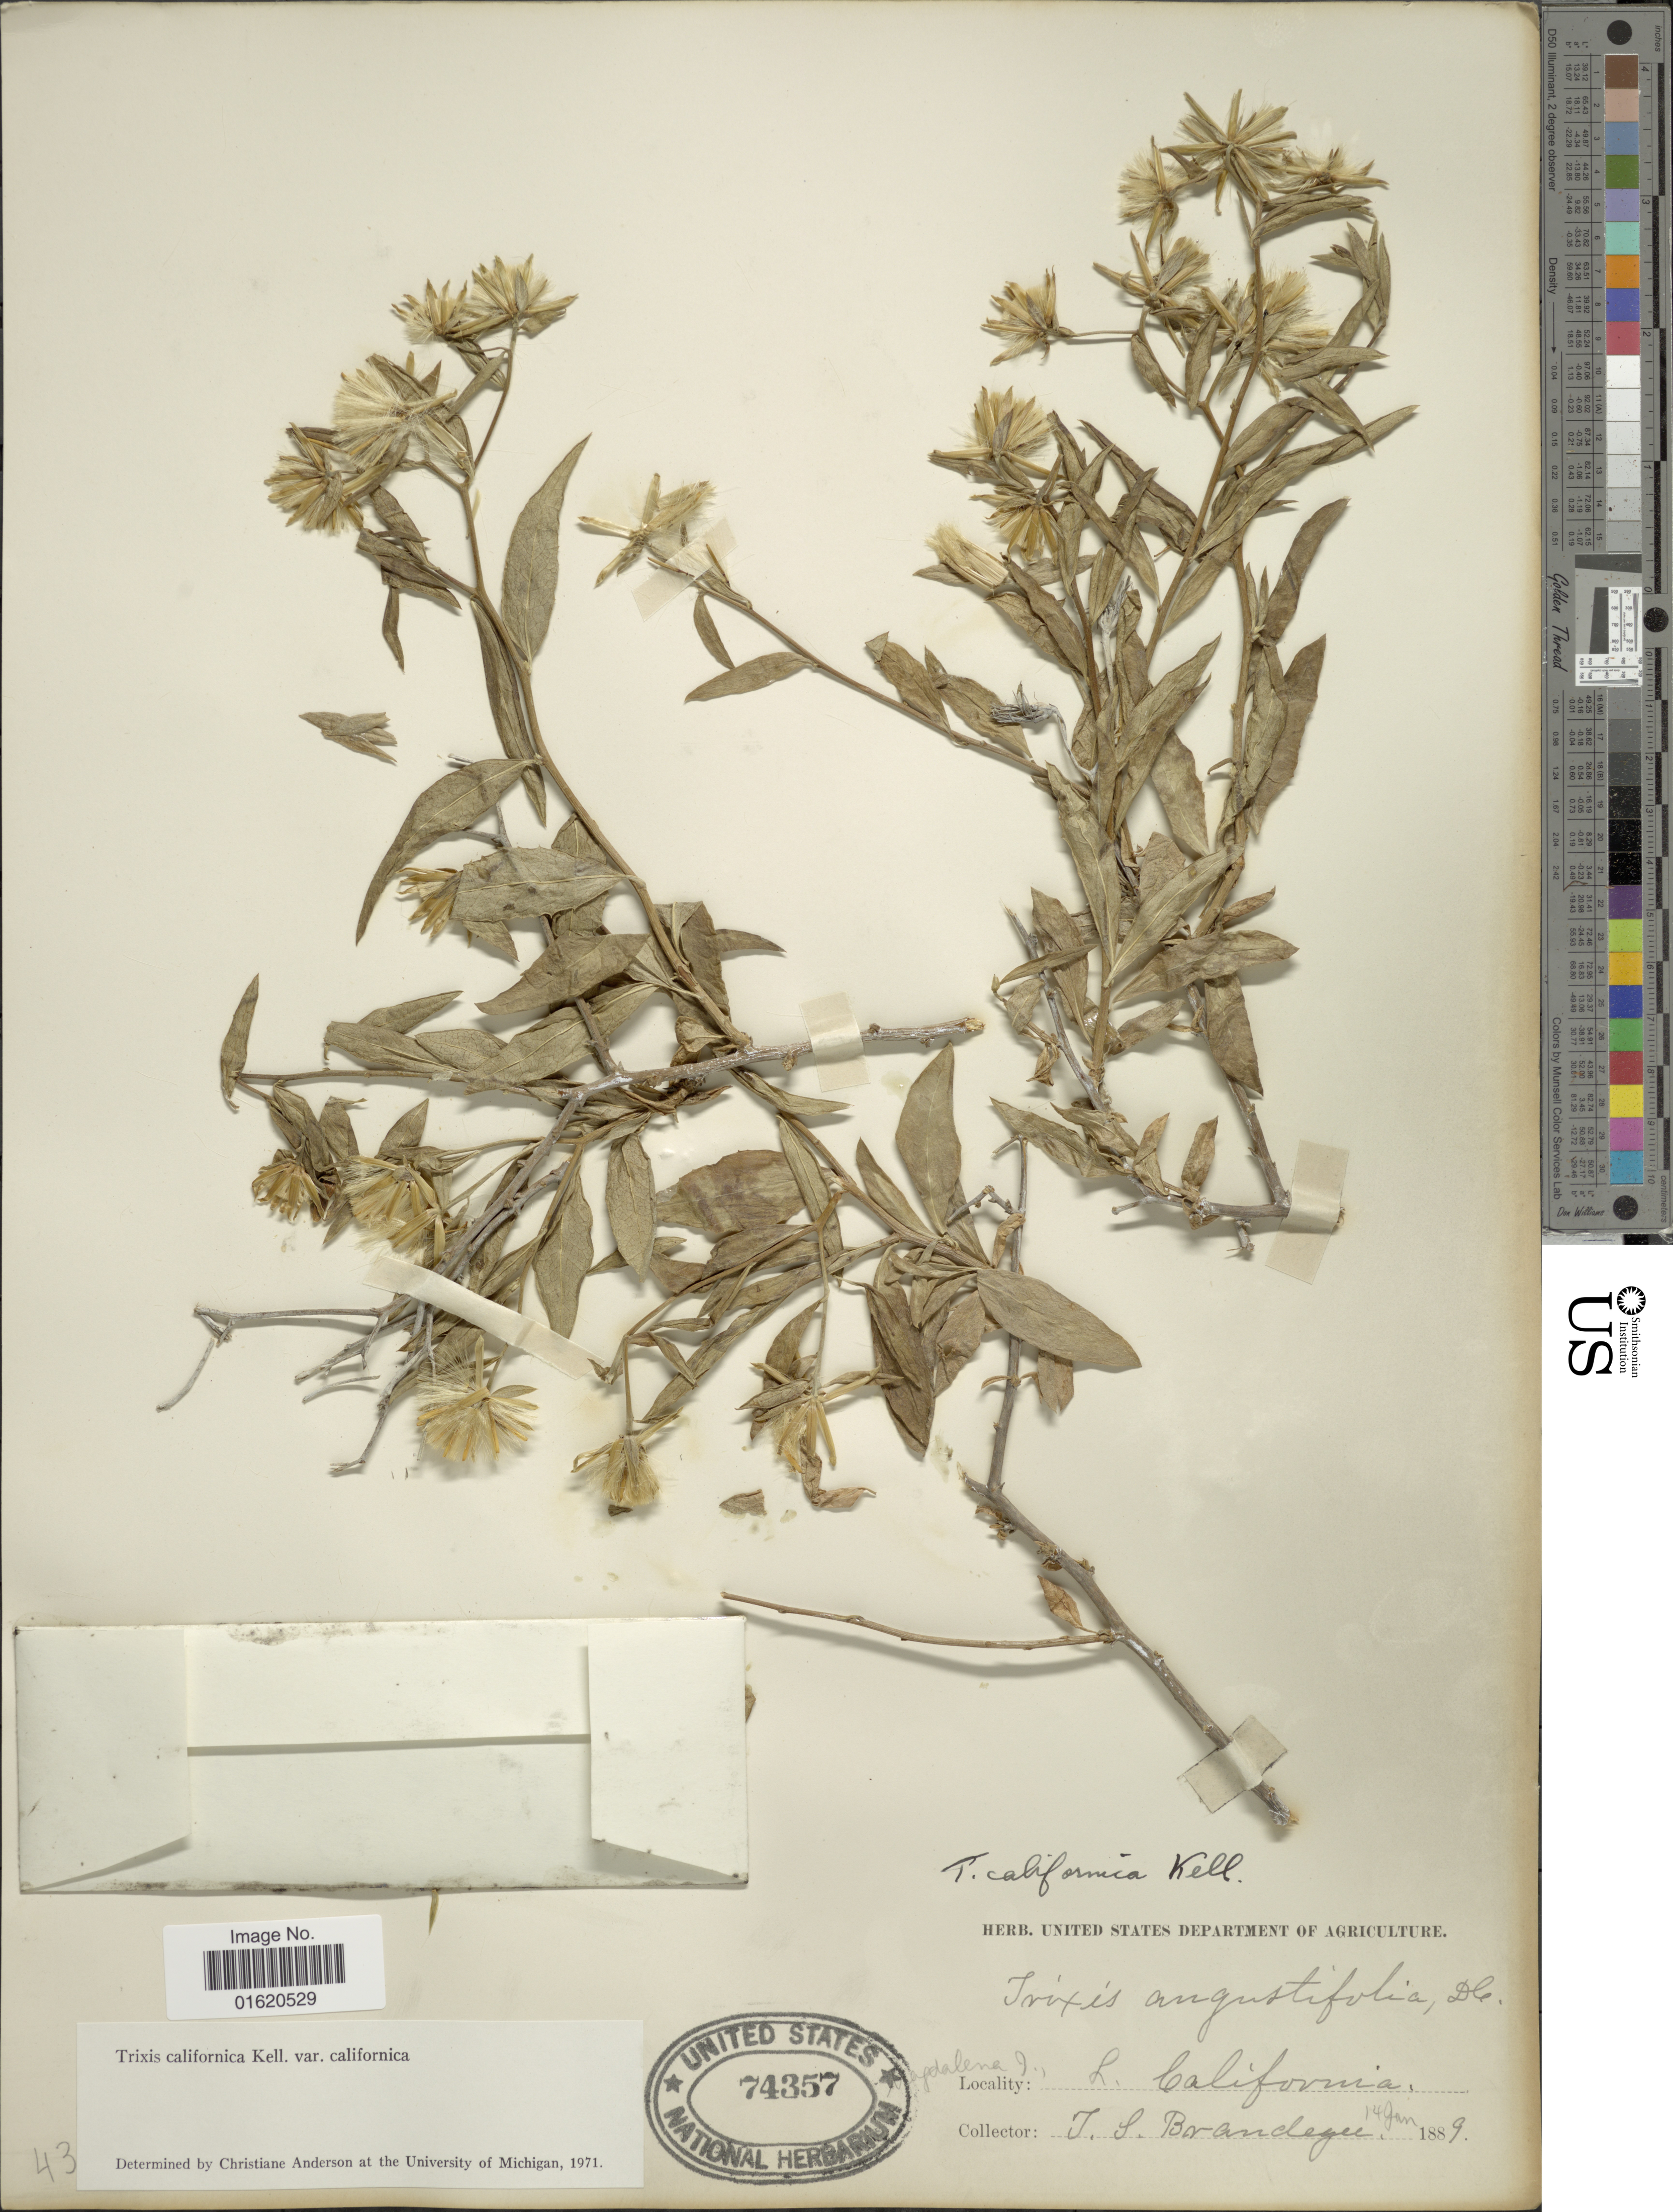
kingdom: Plantae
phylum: Tracheophyta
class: Magnoliopsida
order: Asterales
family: Asteraceae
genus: Trixis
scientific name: Trixis californica var. californica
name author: Kellogg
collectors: J. S. Brandegee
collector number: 43?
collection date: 1889-01-14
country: Mexico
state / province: Baja California Sur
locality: Magdalen I.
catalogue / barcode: US 743257